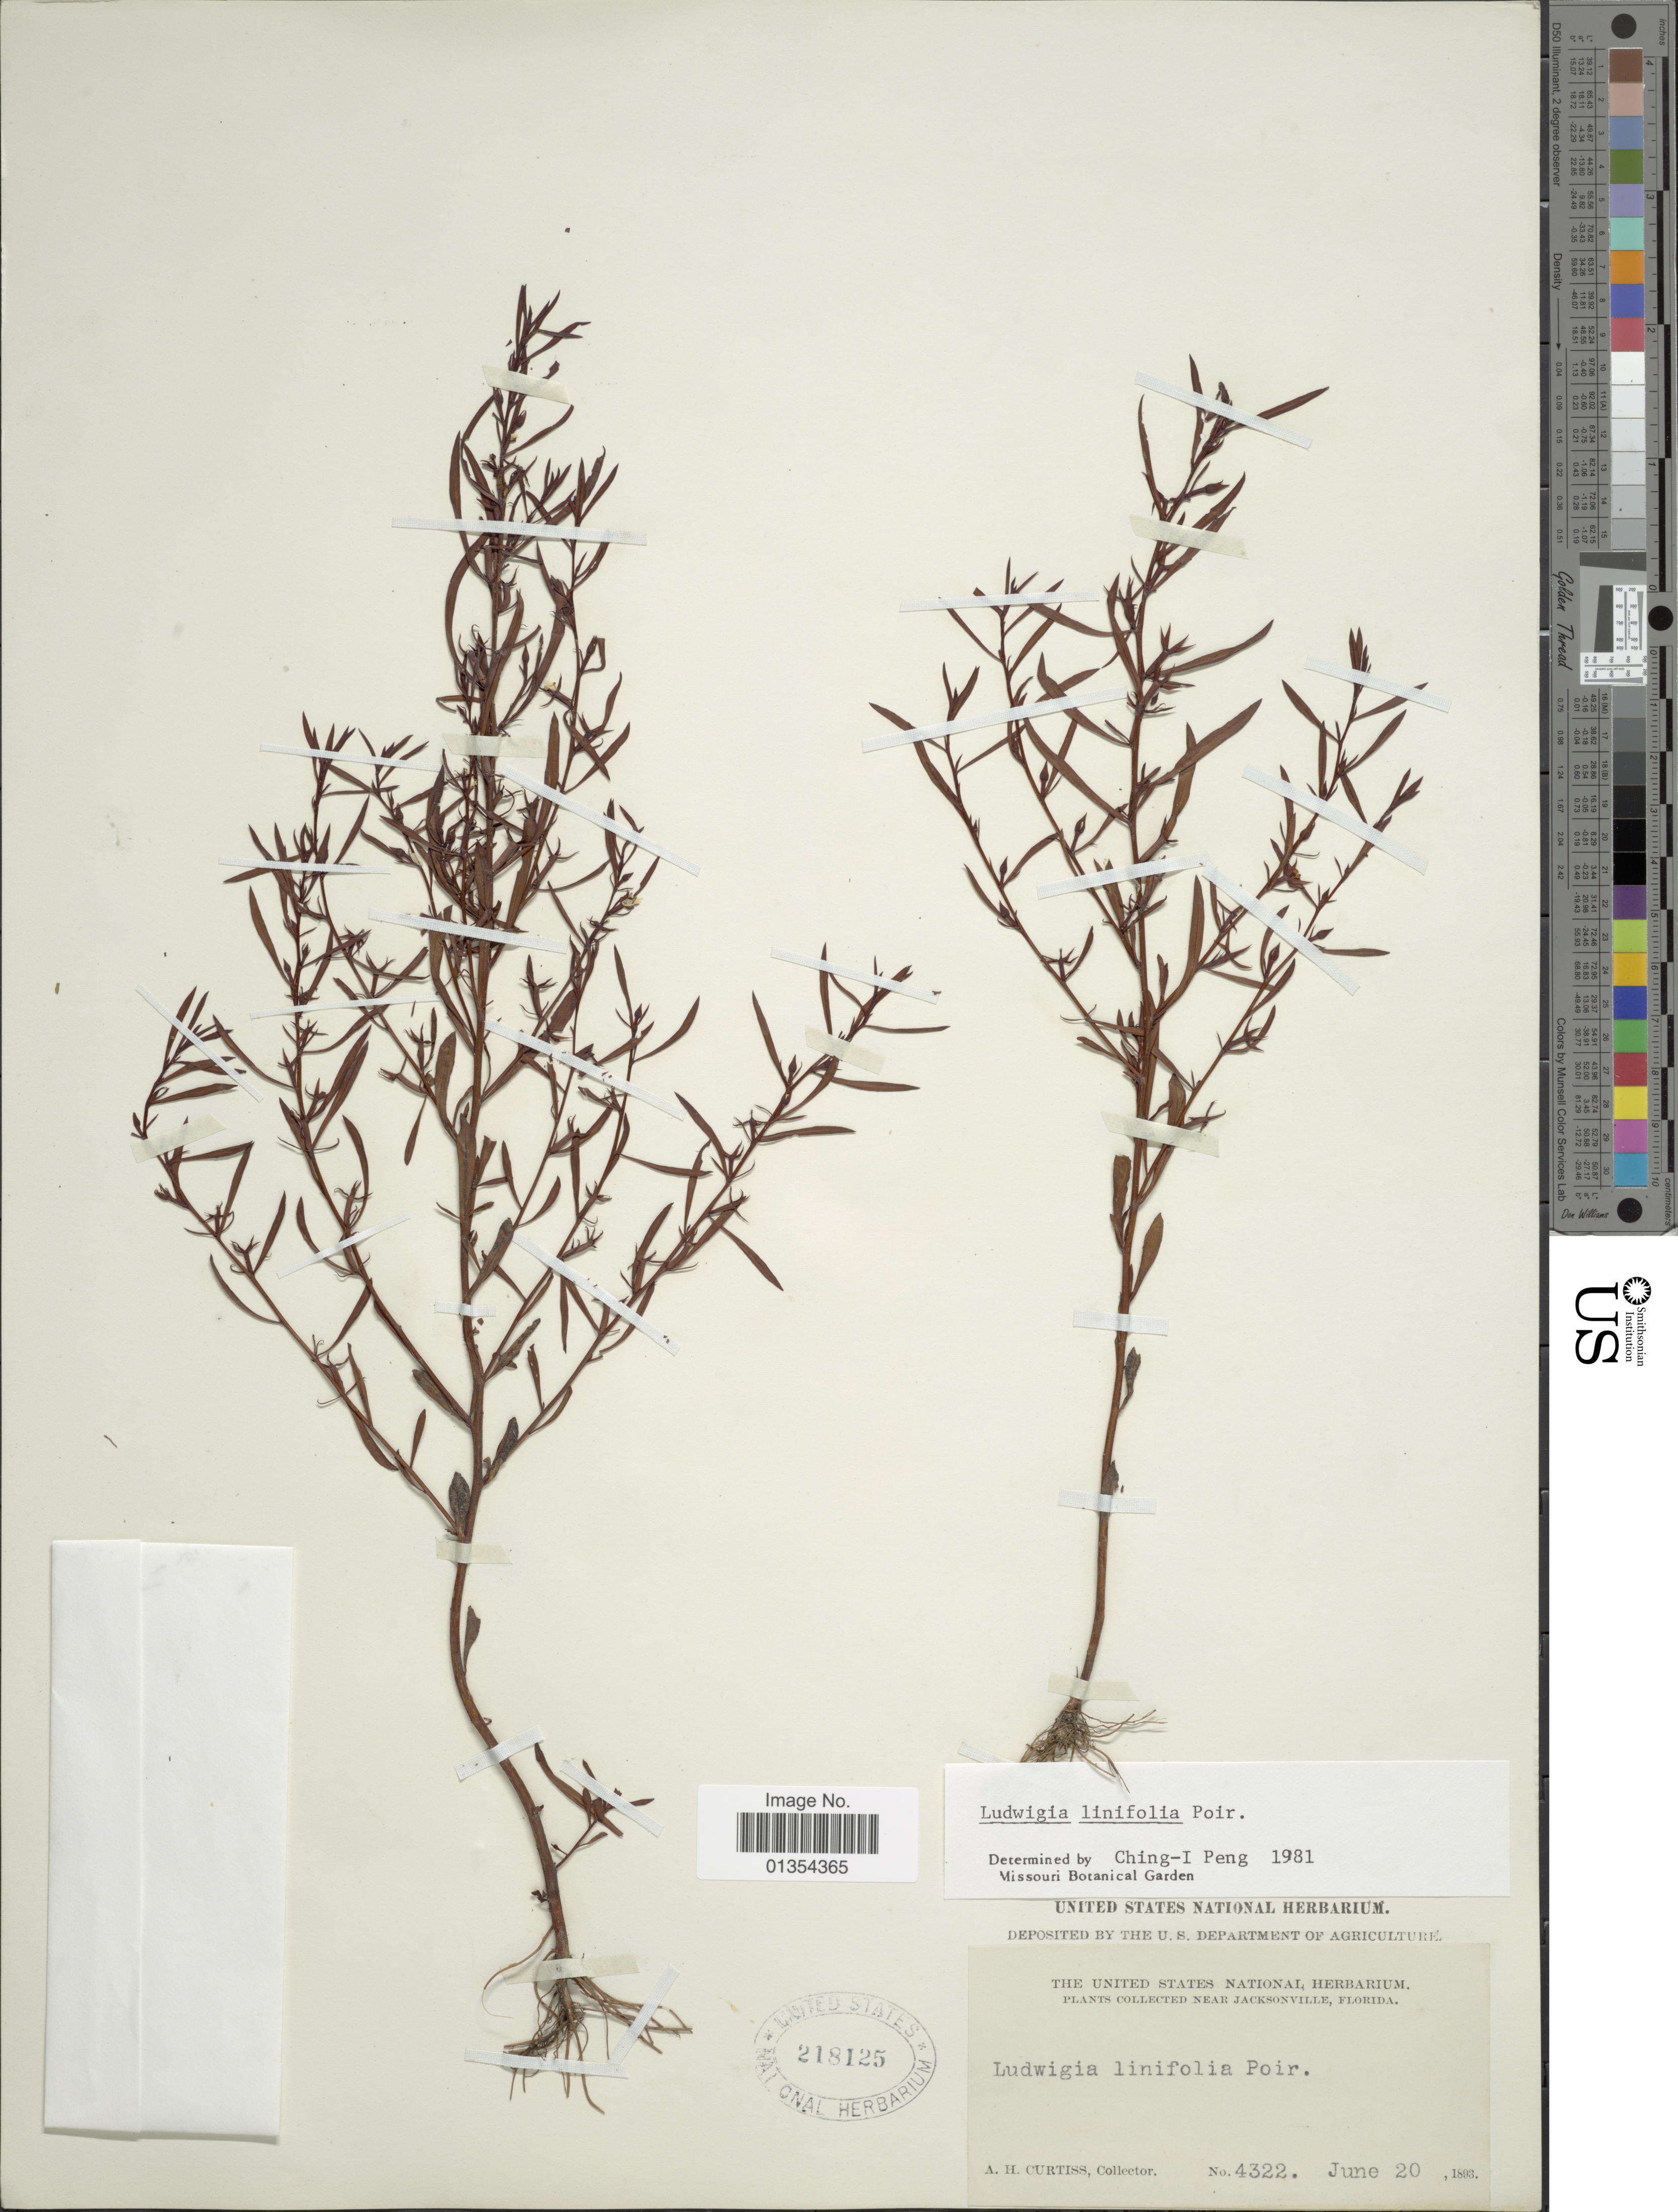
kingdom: Plantae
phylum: Tracheophyta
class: Magnoliopsida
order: Myrtales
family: Onagraceae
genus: Ludwigia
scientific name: Ludwigia linifolia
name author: Poir.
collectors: A. H. Curtiss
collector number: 4322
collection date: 1893-06-20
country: United States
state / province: Florida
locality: Near Jacksonvlle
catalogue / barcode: US 218125